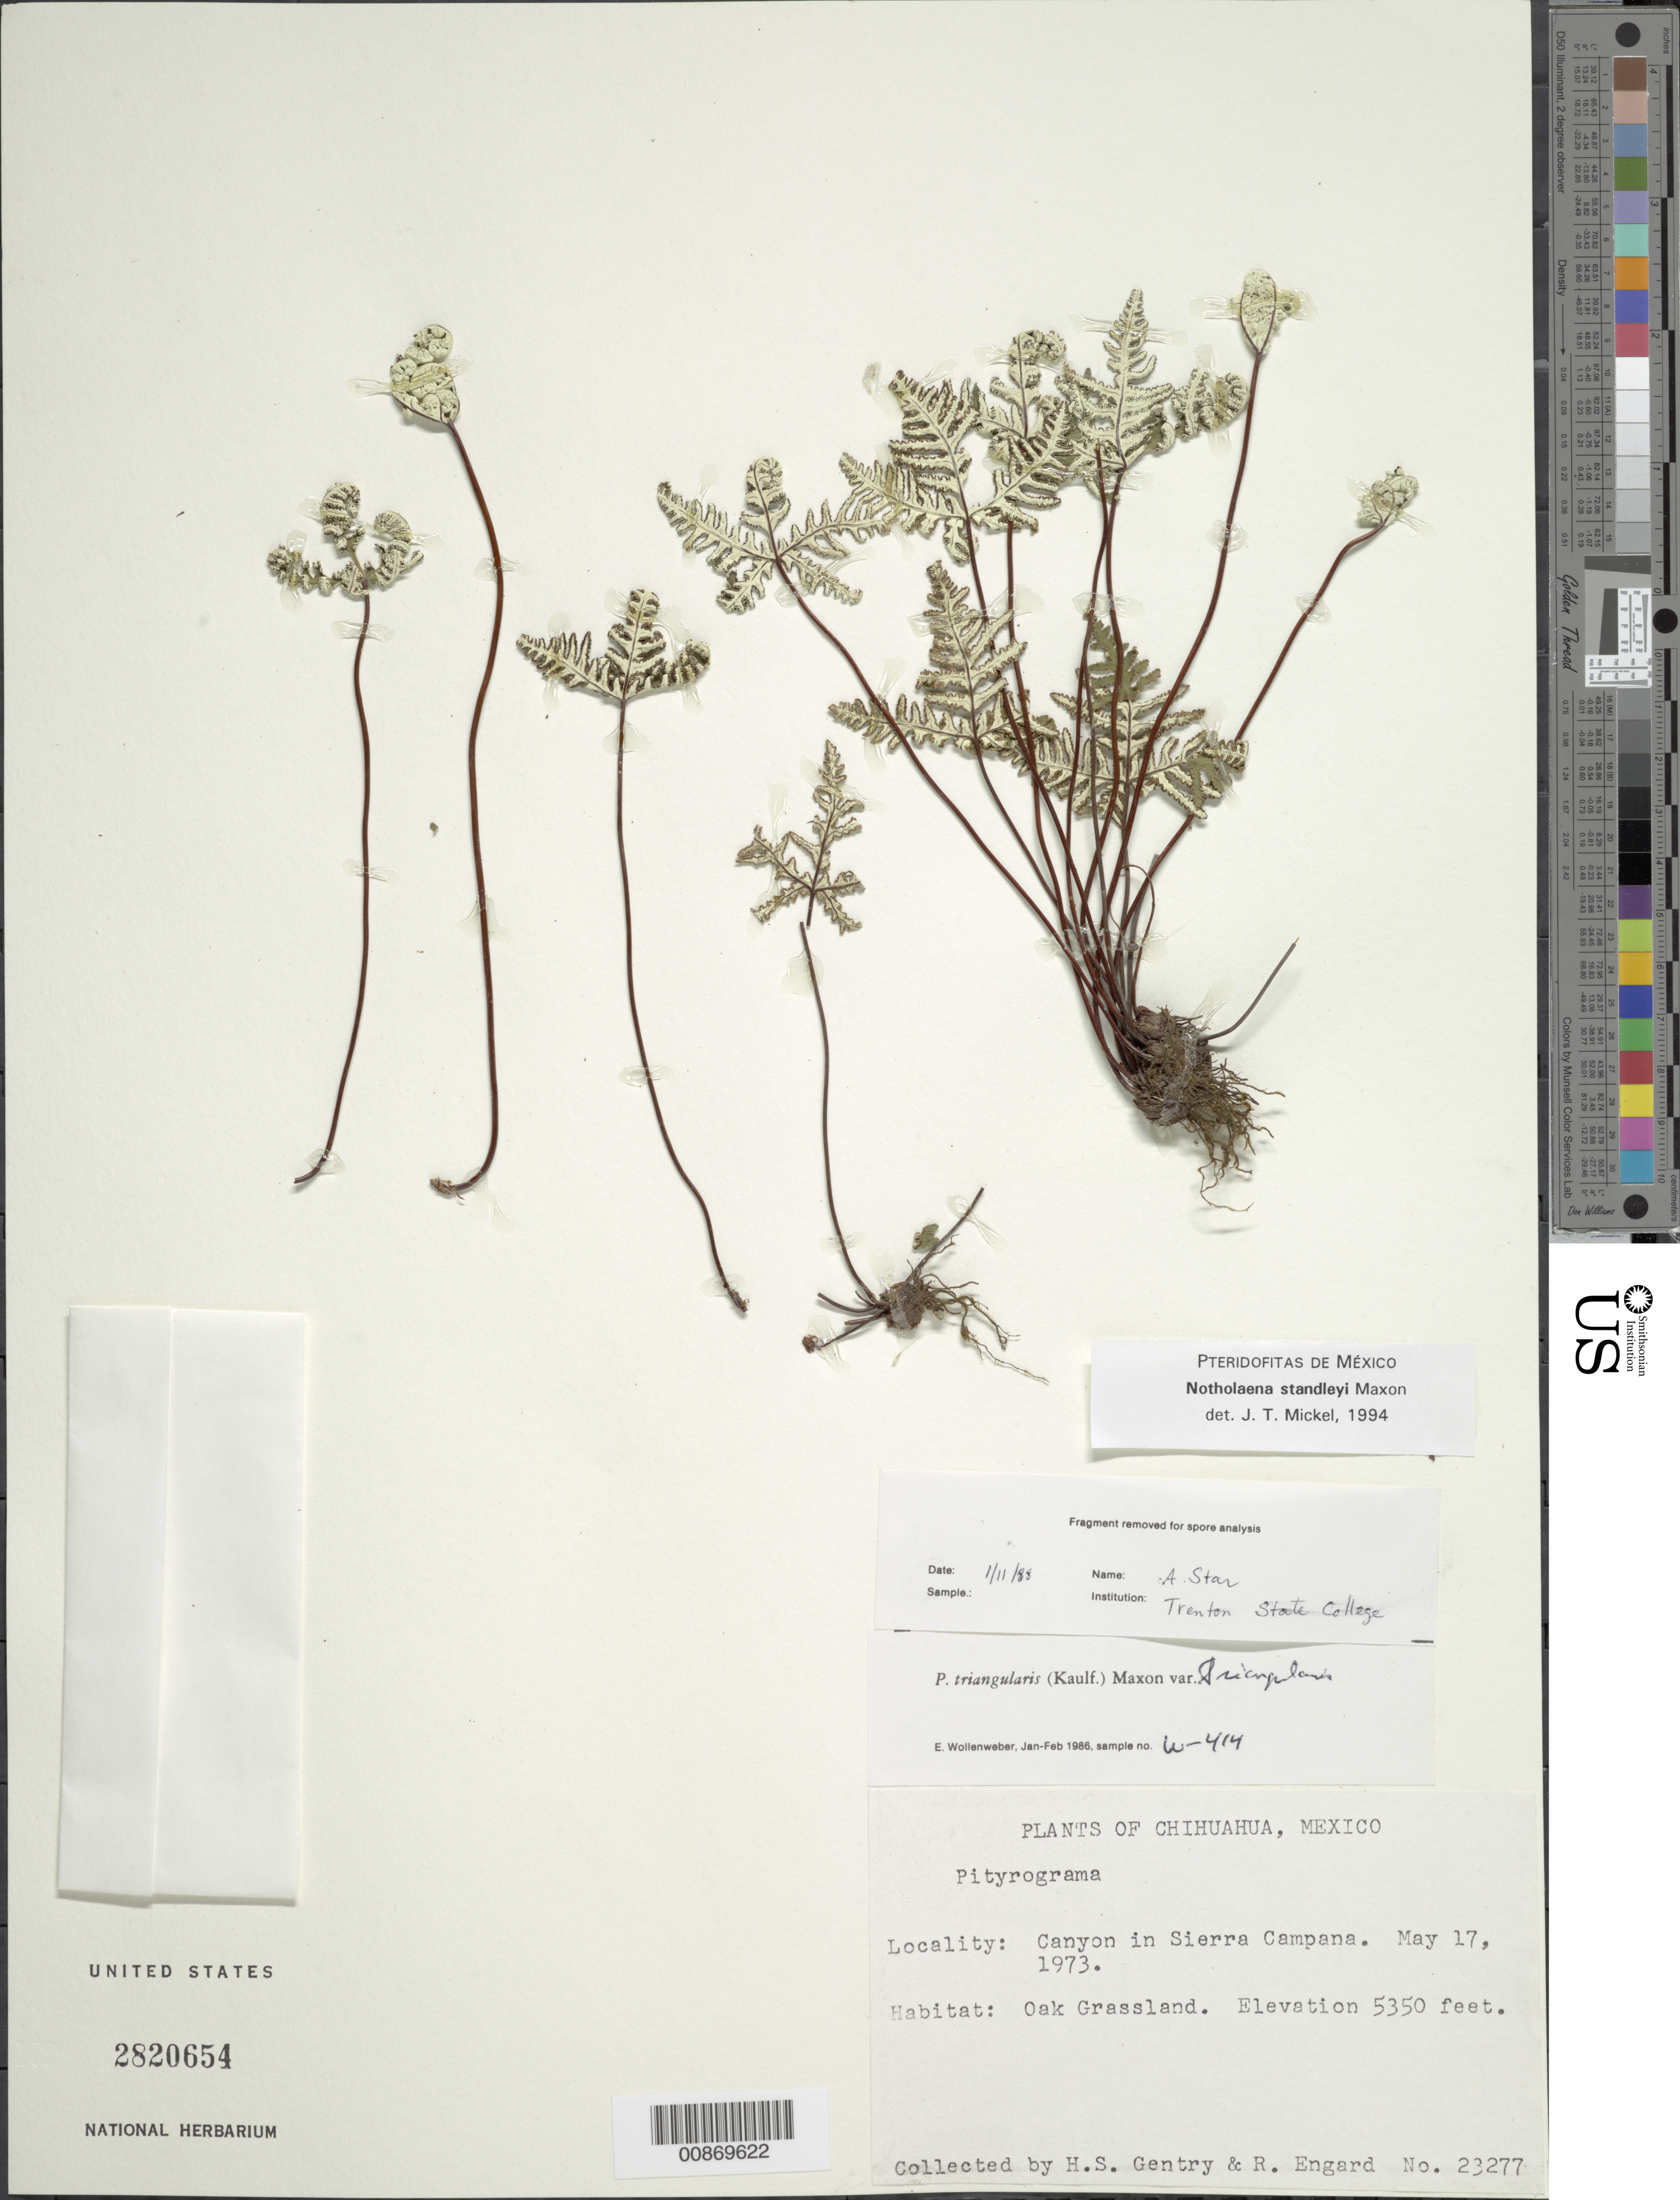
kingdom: Plantae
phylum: Tracheophyta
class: Polypodiopsida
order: Polypodiales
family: Pteridaceae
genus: Notholaena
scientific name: Notholaena standleyi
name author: Maxon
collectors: H. S. Gentry & R. Engard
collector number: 23277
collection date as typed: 17 May 1973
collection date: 1973-05-17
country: Mexico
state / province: Chihuahua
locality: Canyon in Sierra Campana.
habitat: Oak Grassland.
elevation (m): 1631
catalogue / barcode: US 2820654